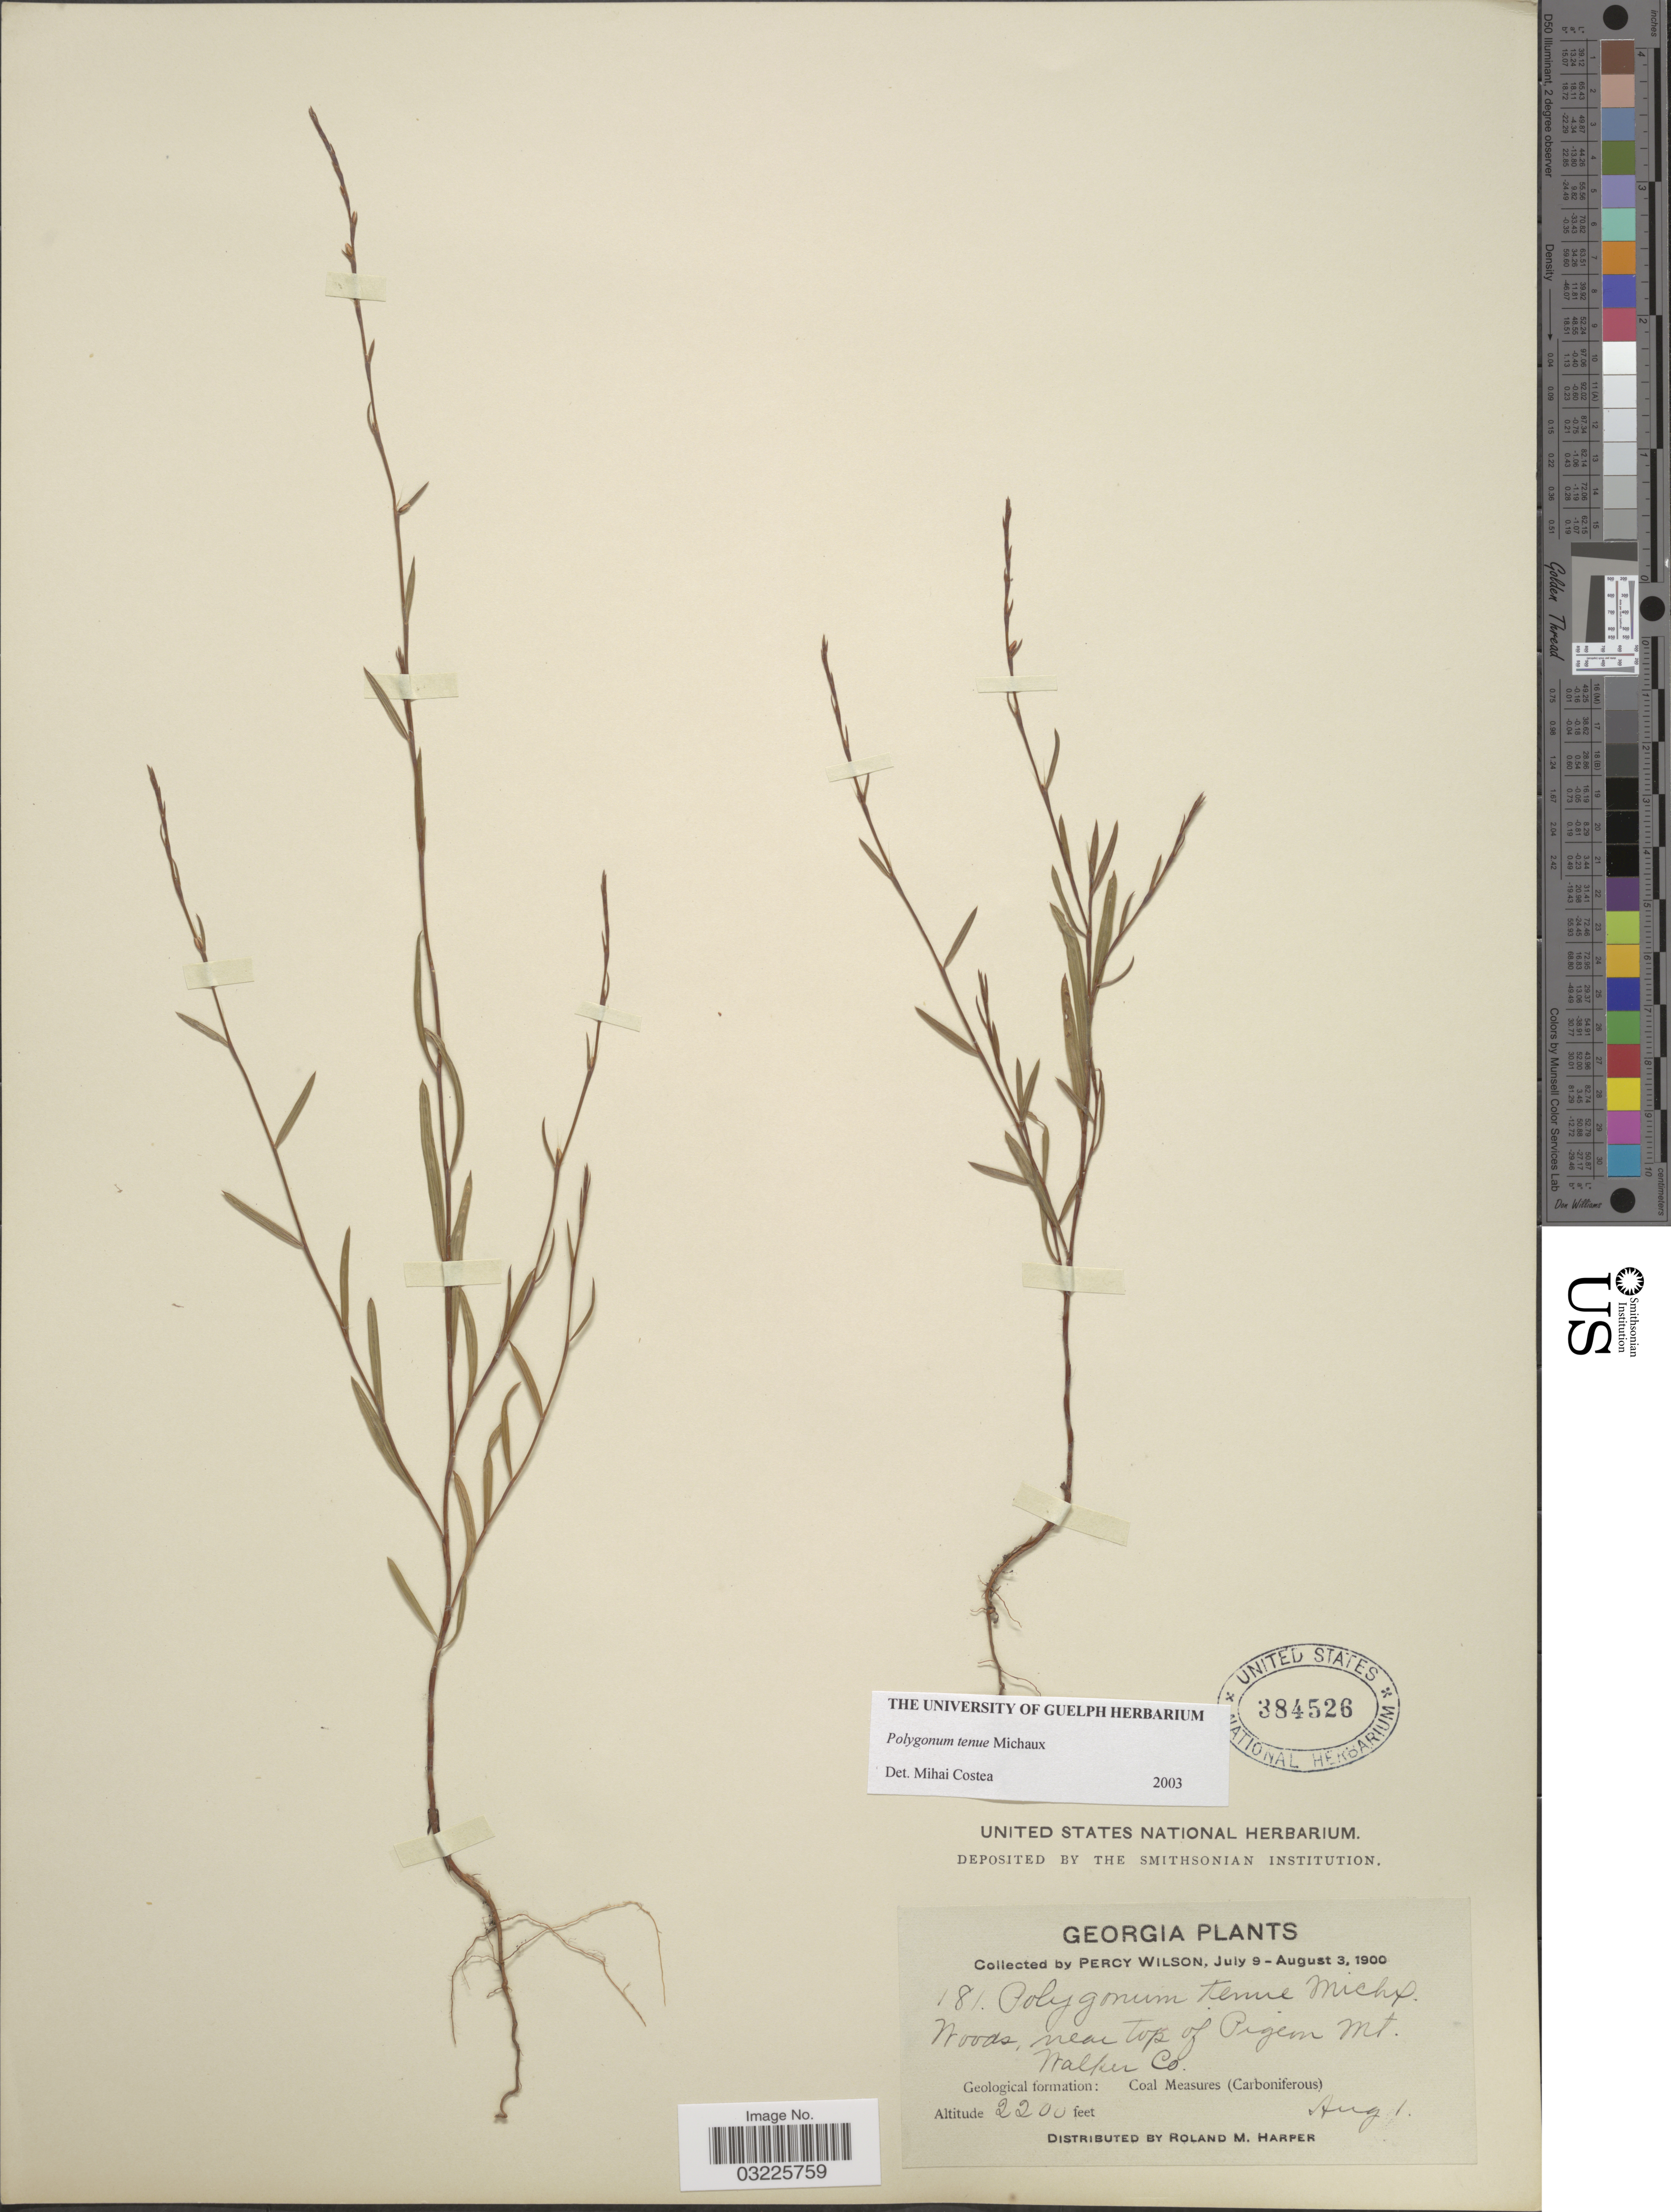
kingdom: Plantae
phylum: Tracheophyta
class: Magnoliopsida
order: Caryophyllales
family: Polygonaceae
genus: Polygonum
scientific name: Polygonum tenue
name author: F. Michx.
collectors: P. Wilson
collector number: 181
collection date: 1900-08-01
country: United States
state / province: Georgia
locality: Woods, near top of Pigeon Mt., Walker Co. Geological formation: Coal Measures (Carboniferous).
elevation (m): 671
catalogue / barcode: US 384526